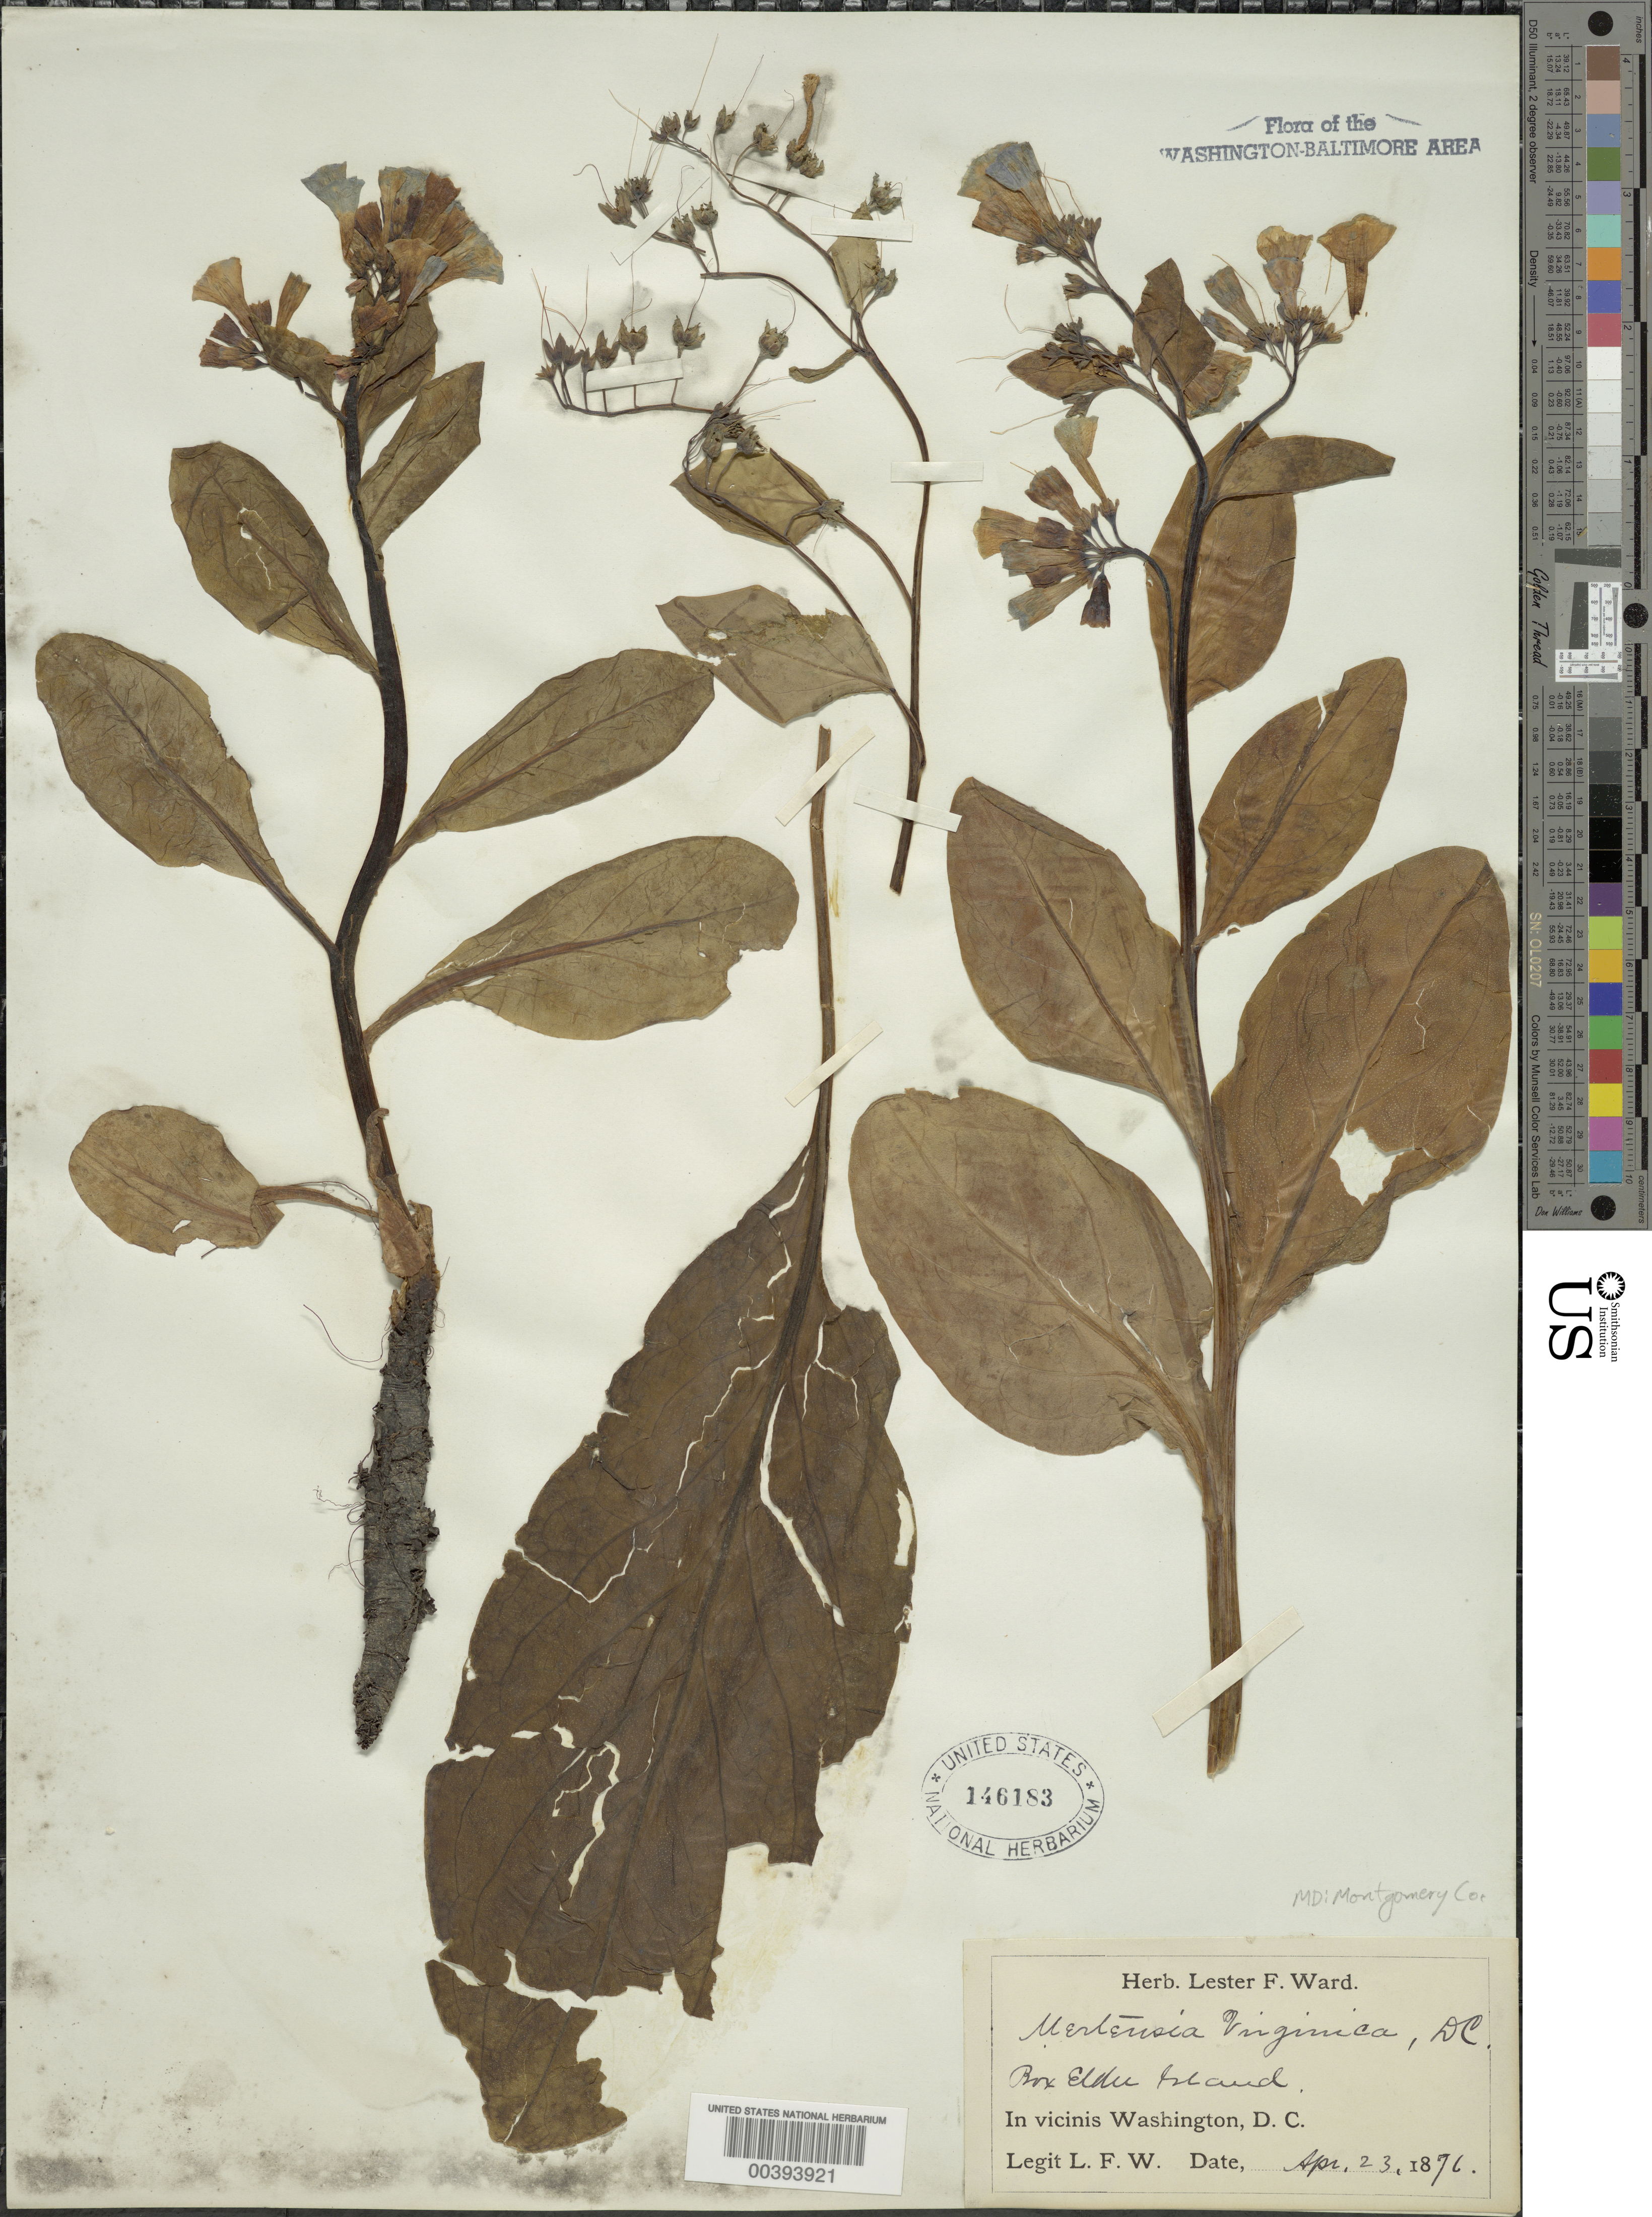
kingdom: Plantae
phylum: Tracheophyta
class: Magnoliopsida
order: Boraginales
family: Boraginaceae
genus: Mertensia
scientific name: Mertensia virginica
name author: (L.) Pers. ex Link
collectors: L. F. Ward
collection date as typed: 23 Apr 1876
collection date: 1876-04-23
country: United States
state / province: Maryland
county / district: Montgomery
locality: Box Elder Island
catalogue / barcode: US 146183